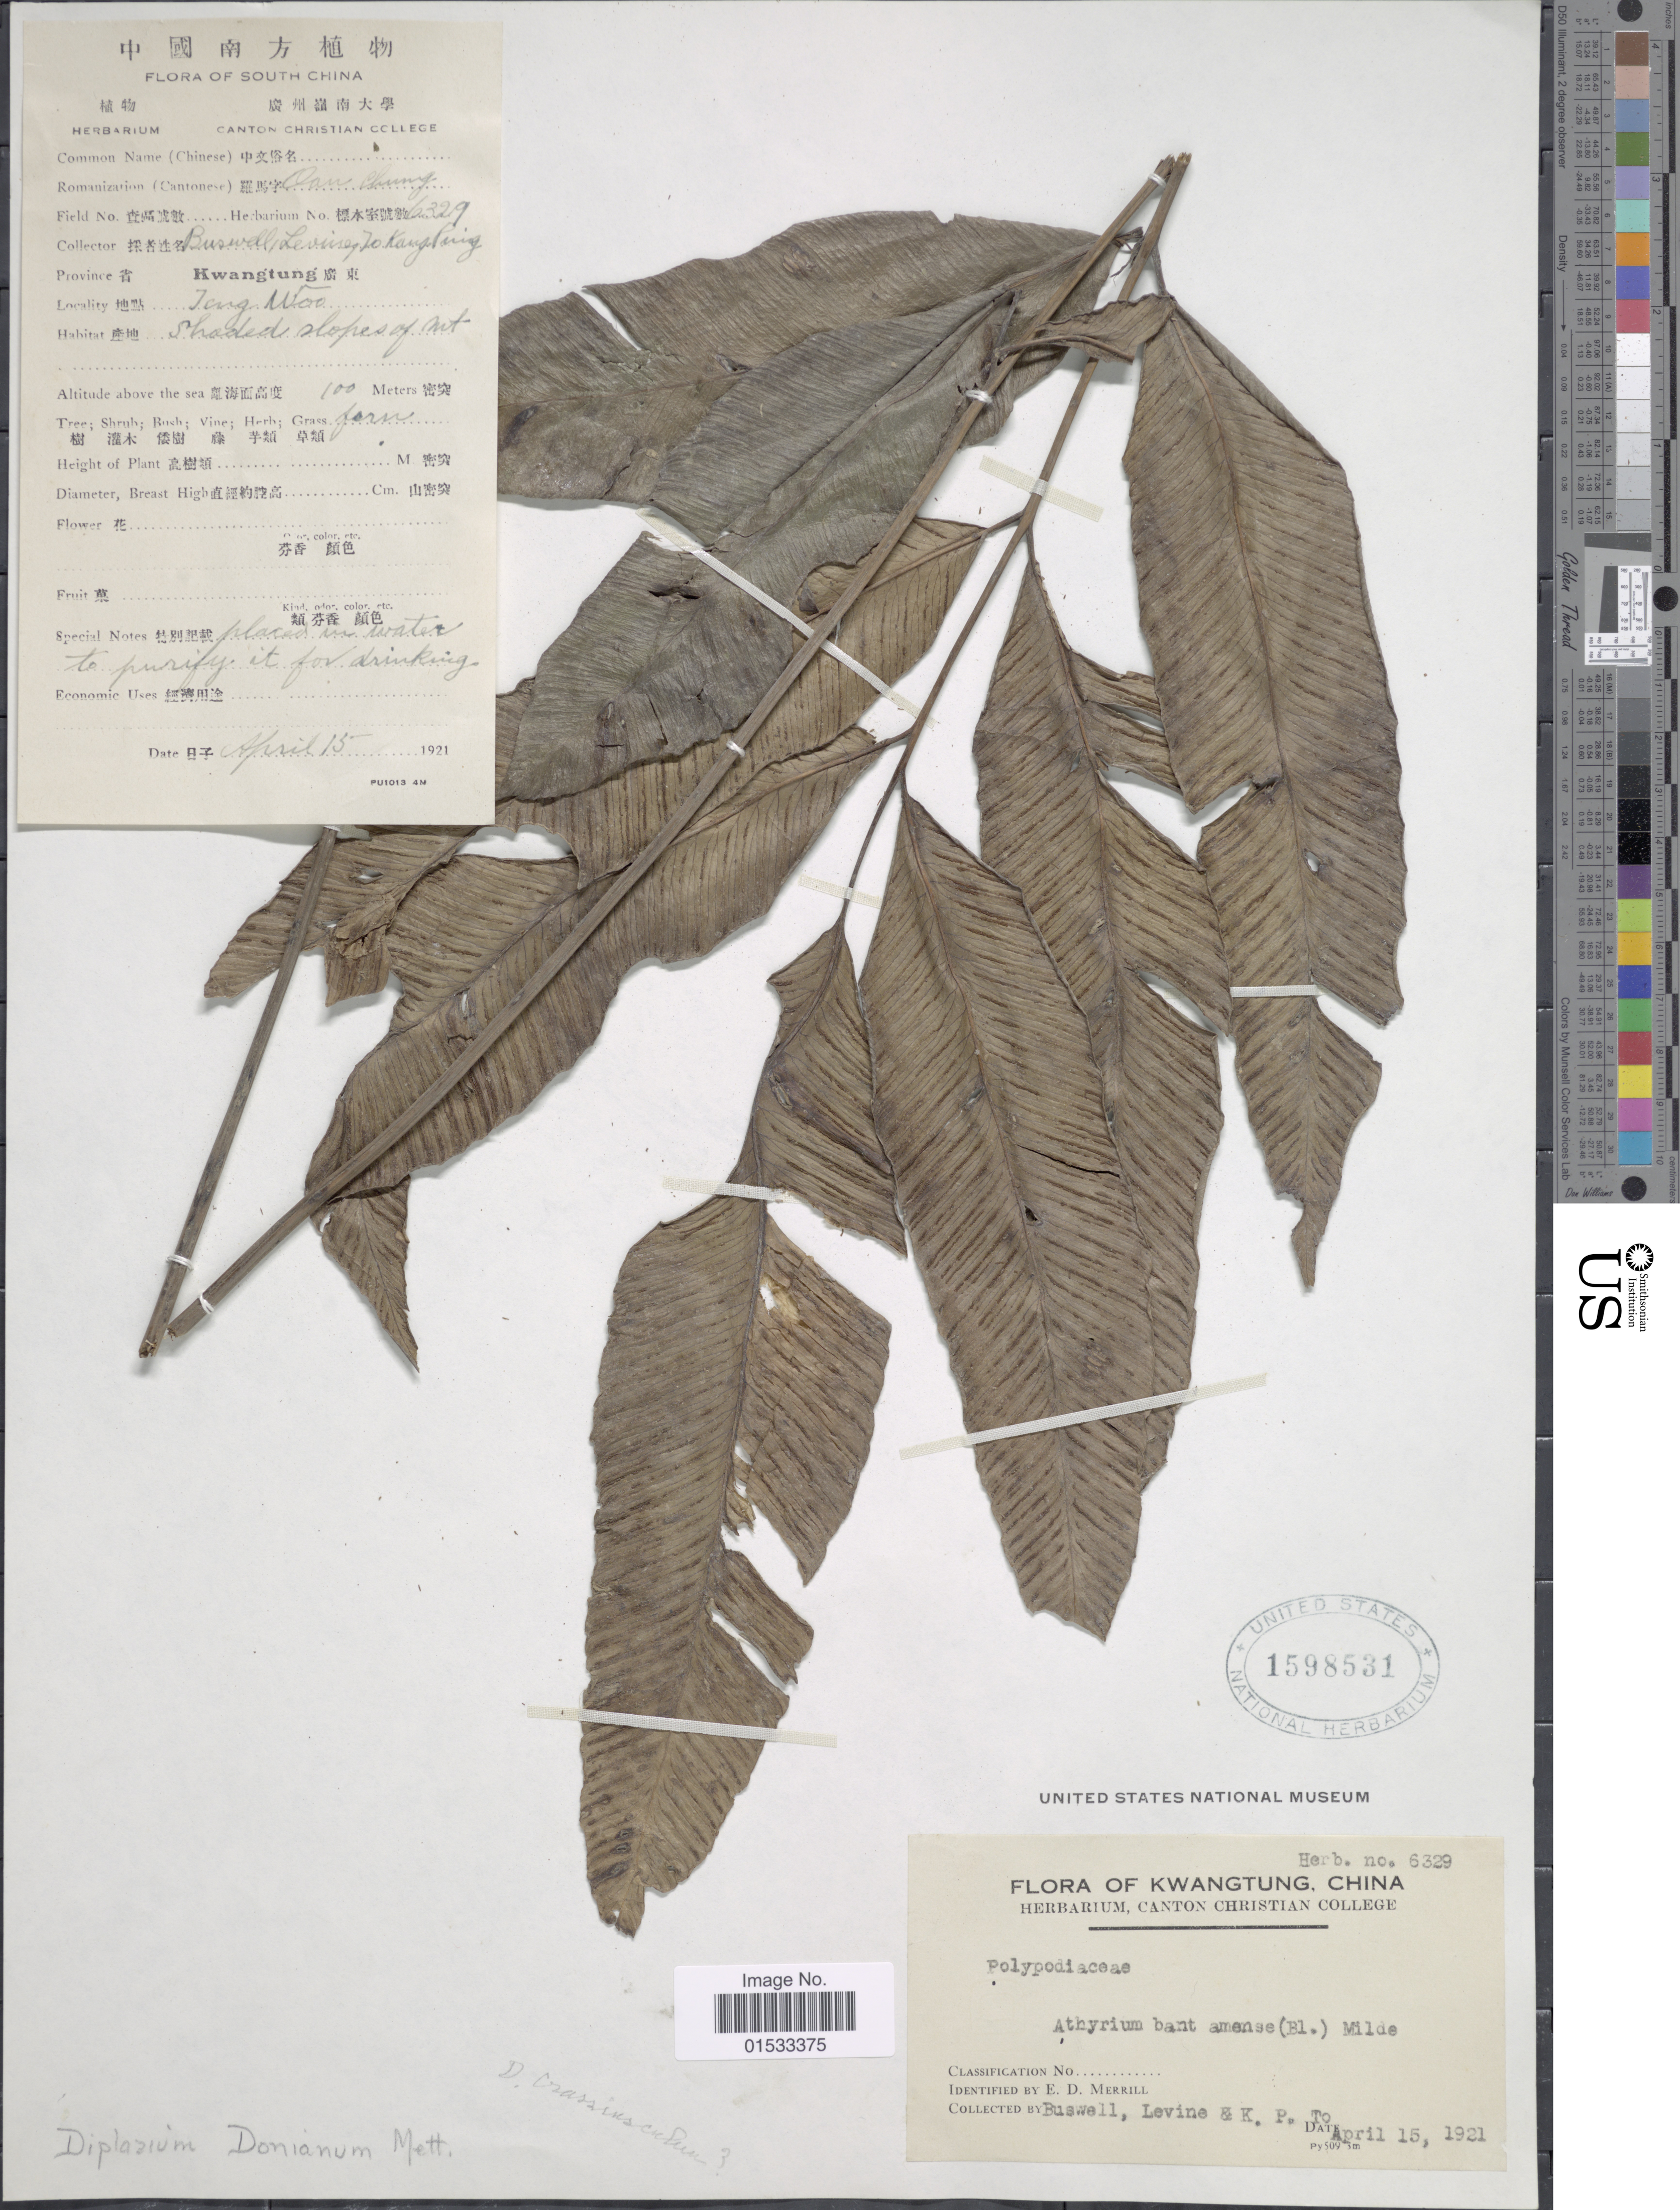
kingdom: Plantae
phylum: Tracheophyta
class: Polypodiopsida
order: Polypodiales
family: Athyriaceae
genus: Diplazium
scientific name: Diplazium crassiusculum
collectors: Buswell, -. Levine & Kang Peng To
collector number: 6329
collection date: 1921-04-15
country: China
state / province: Guangdong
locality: Kwangtung, Teng Woo [interpreted]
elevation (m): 100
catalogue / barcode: US 1598531